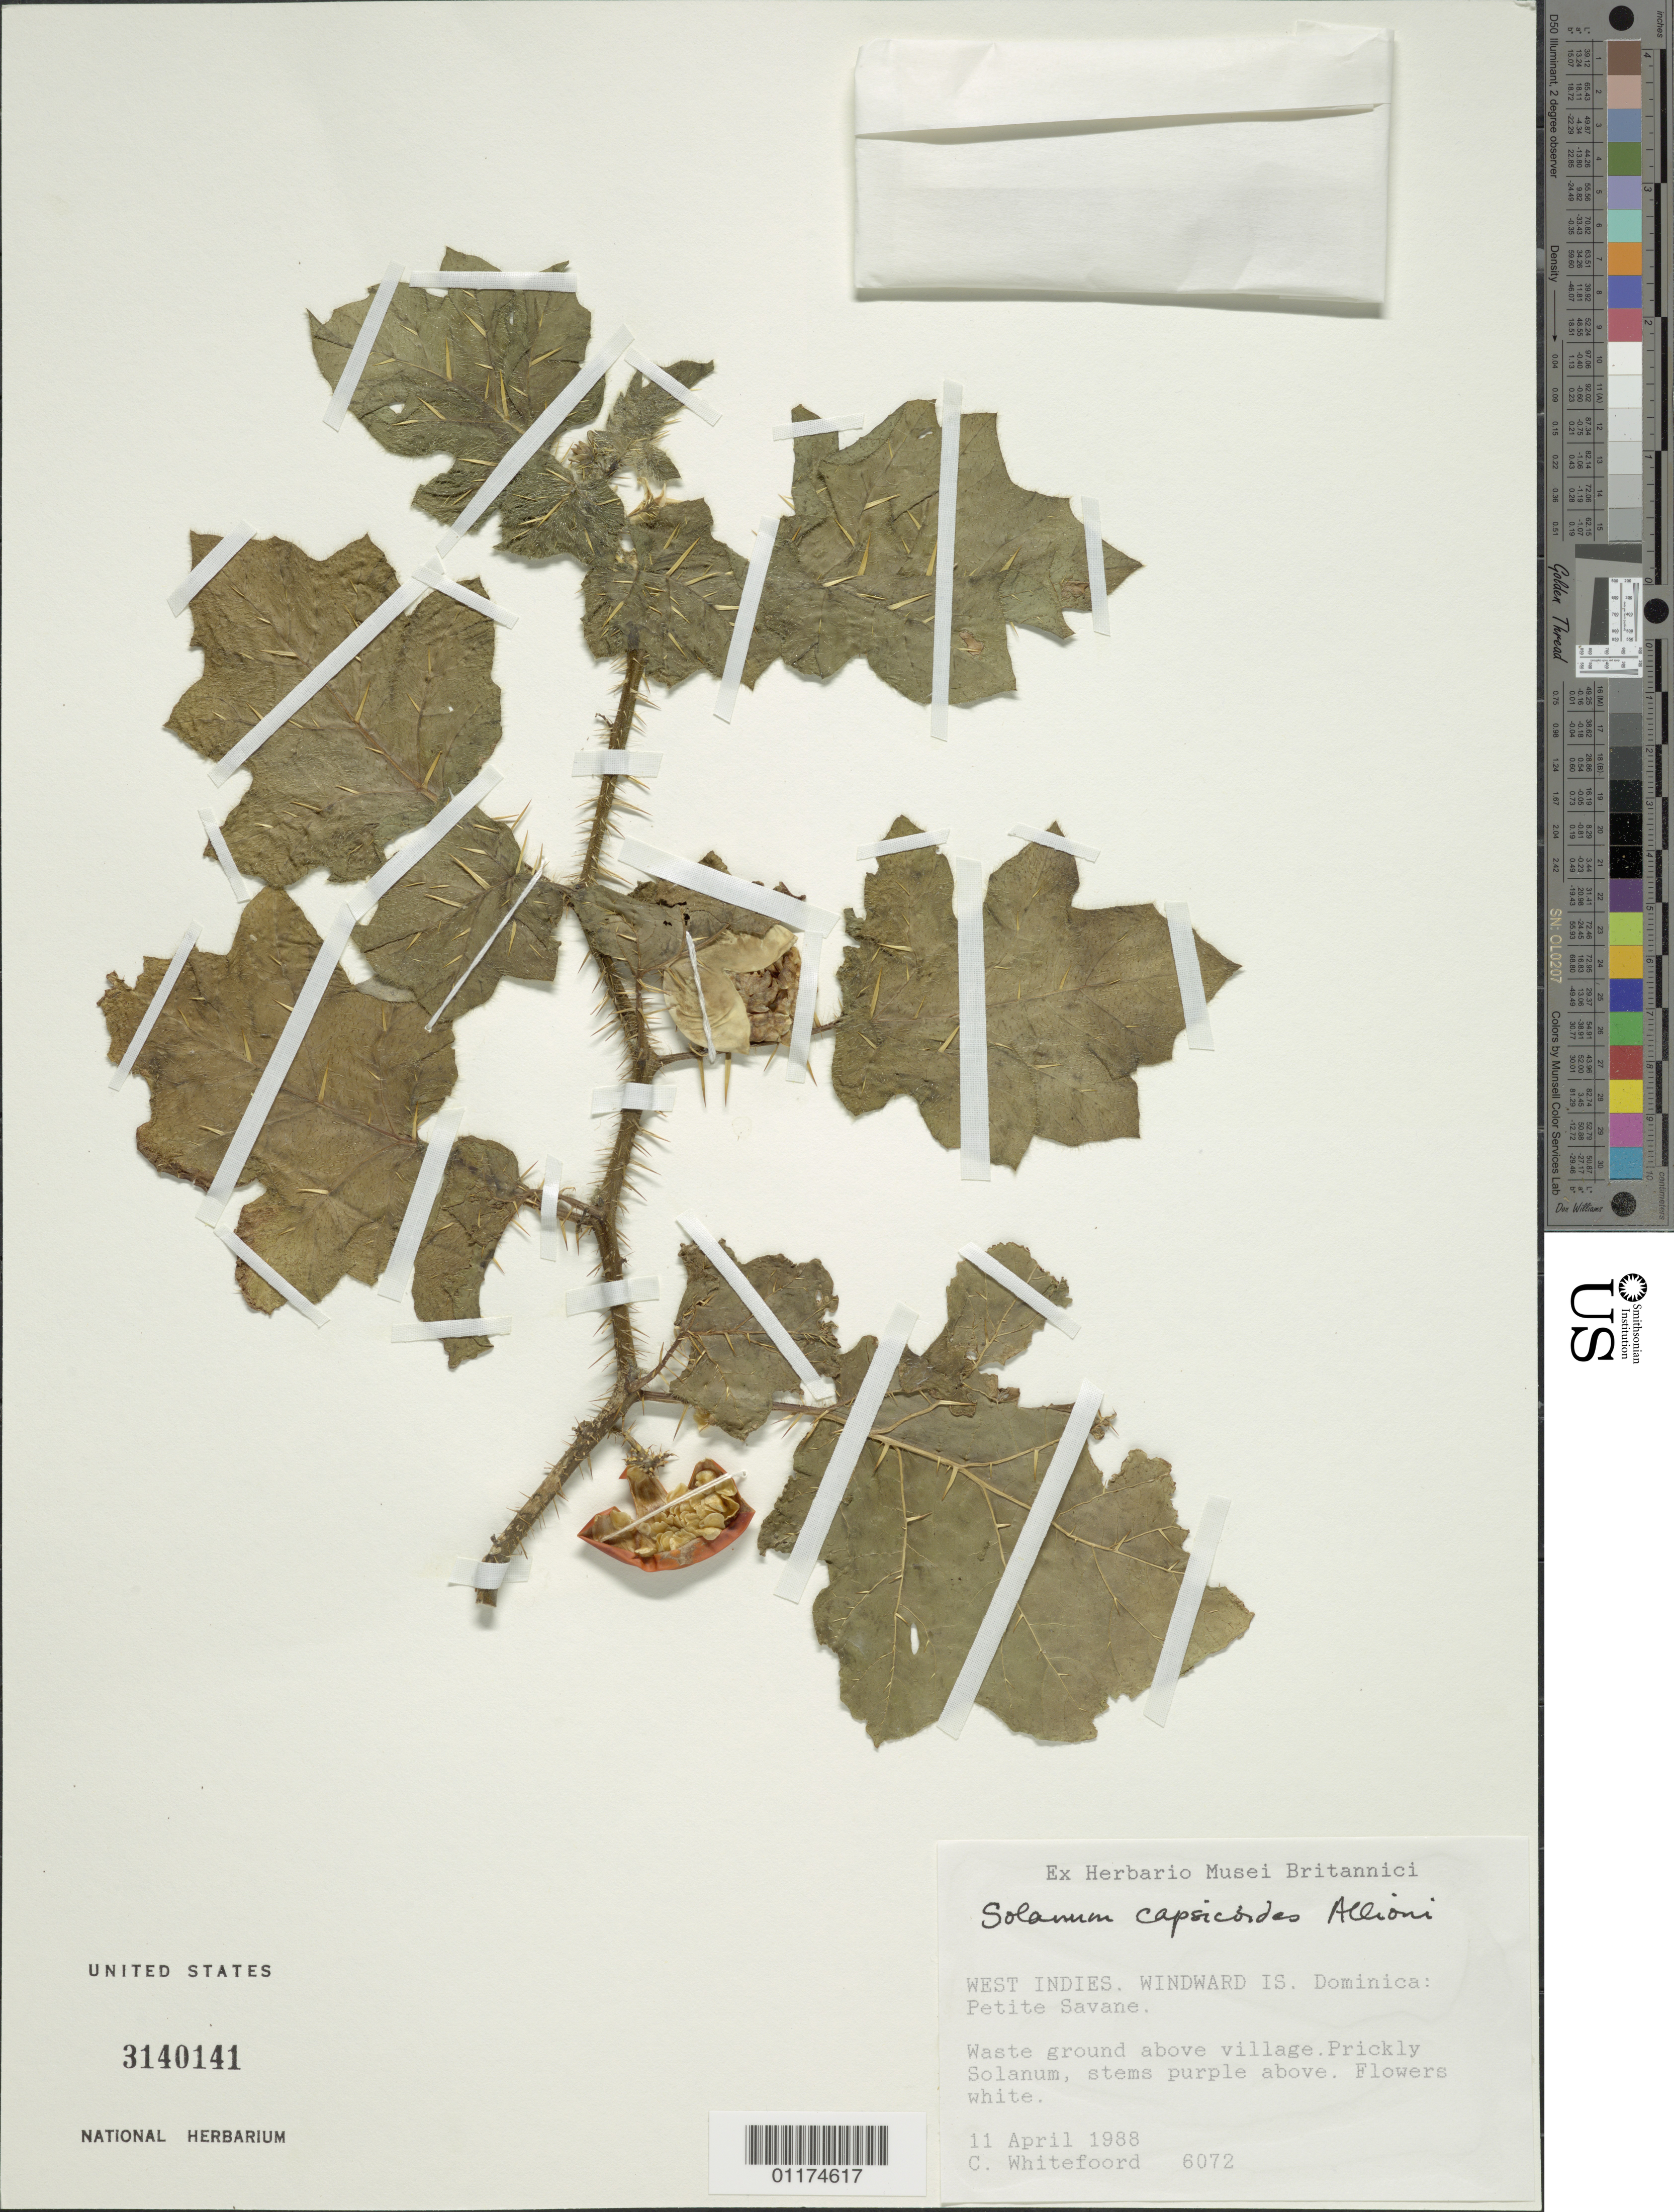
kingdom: Plantae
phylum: Tracheophyta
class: Magnoliopsida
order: Solanales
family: Solanaceae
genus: Solanum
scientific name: Solanum capsicoides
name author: All.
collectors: C. Whitefoord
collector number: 6072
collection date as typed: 11 Apr 1988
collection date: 1988-04-11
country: Dominica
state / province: St. Patrick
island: Dominica I.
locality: Petite Savane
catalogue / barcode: US 3140141